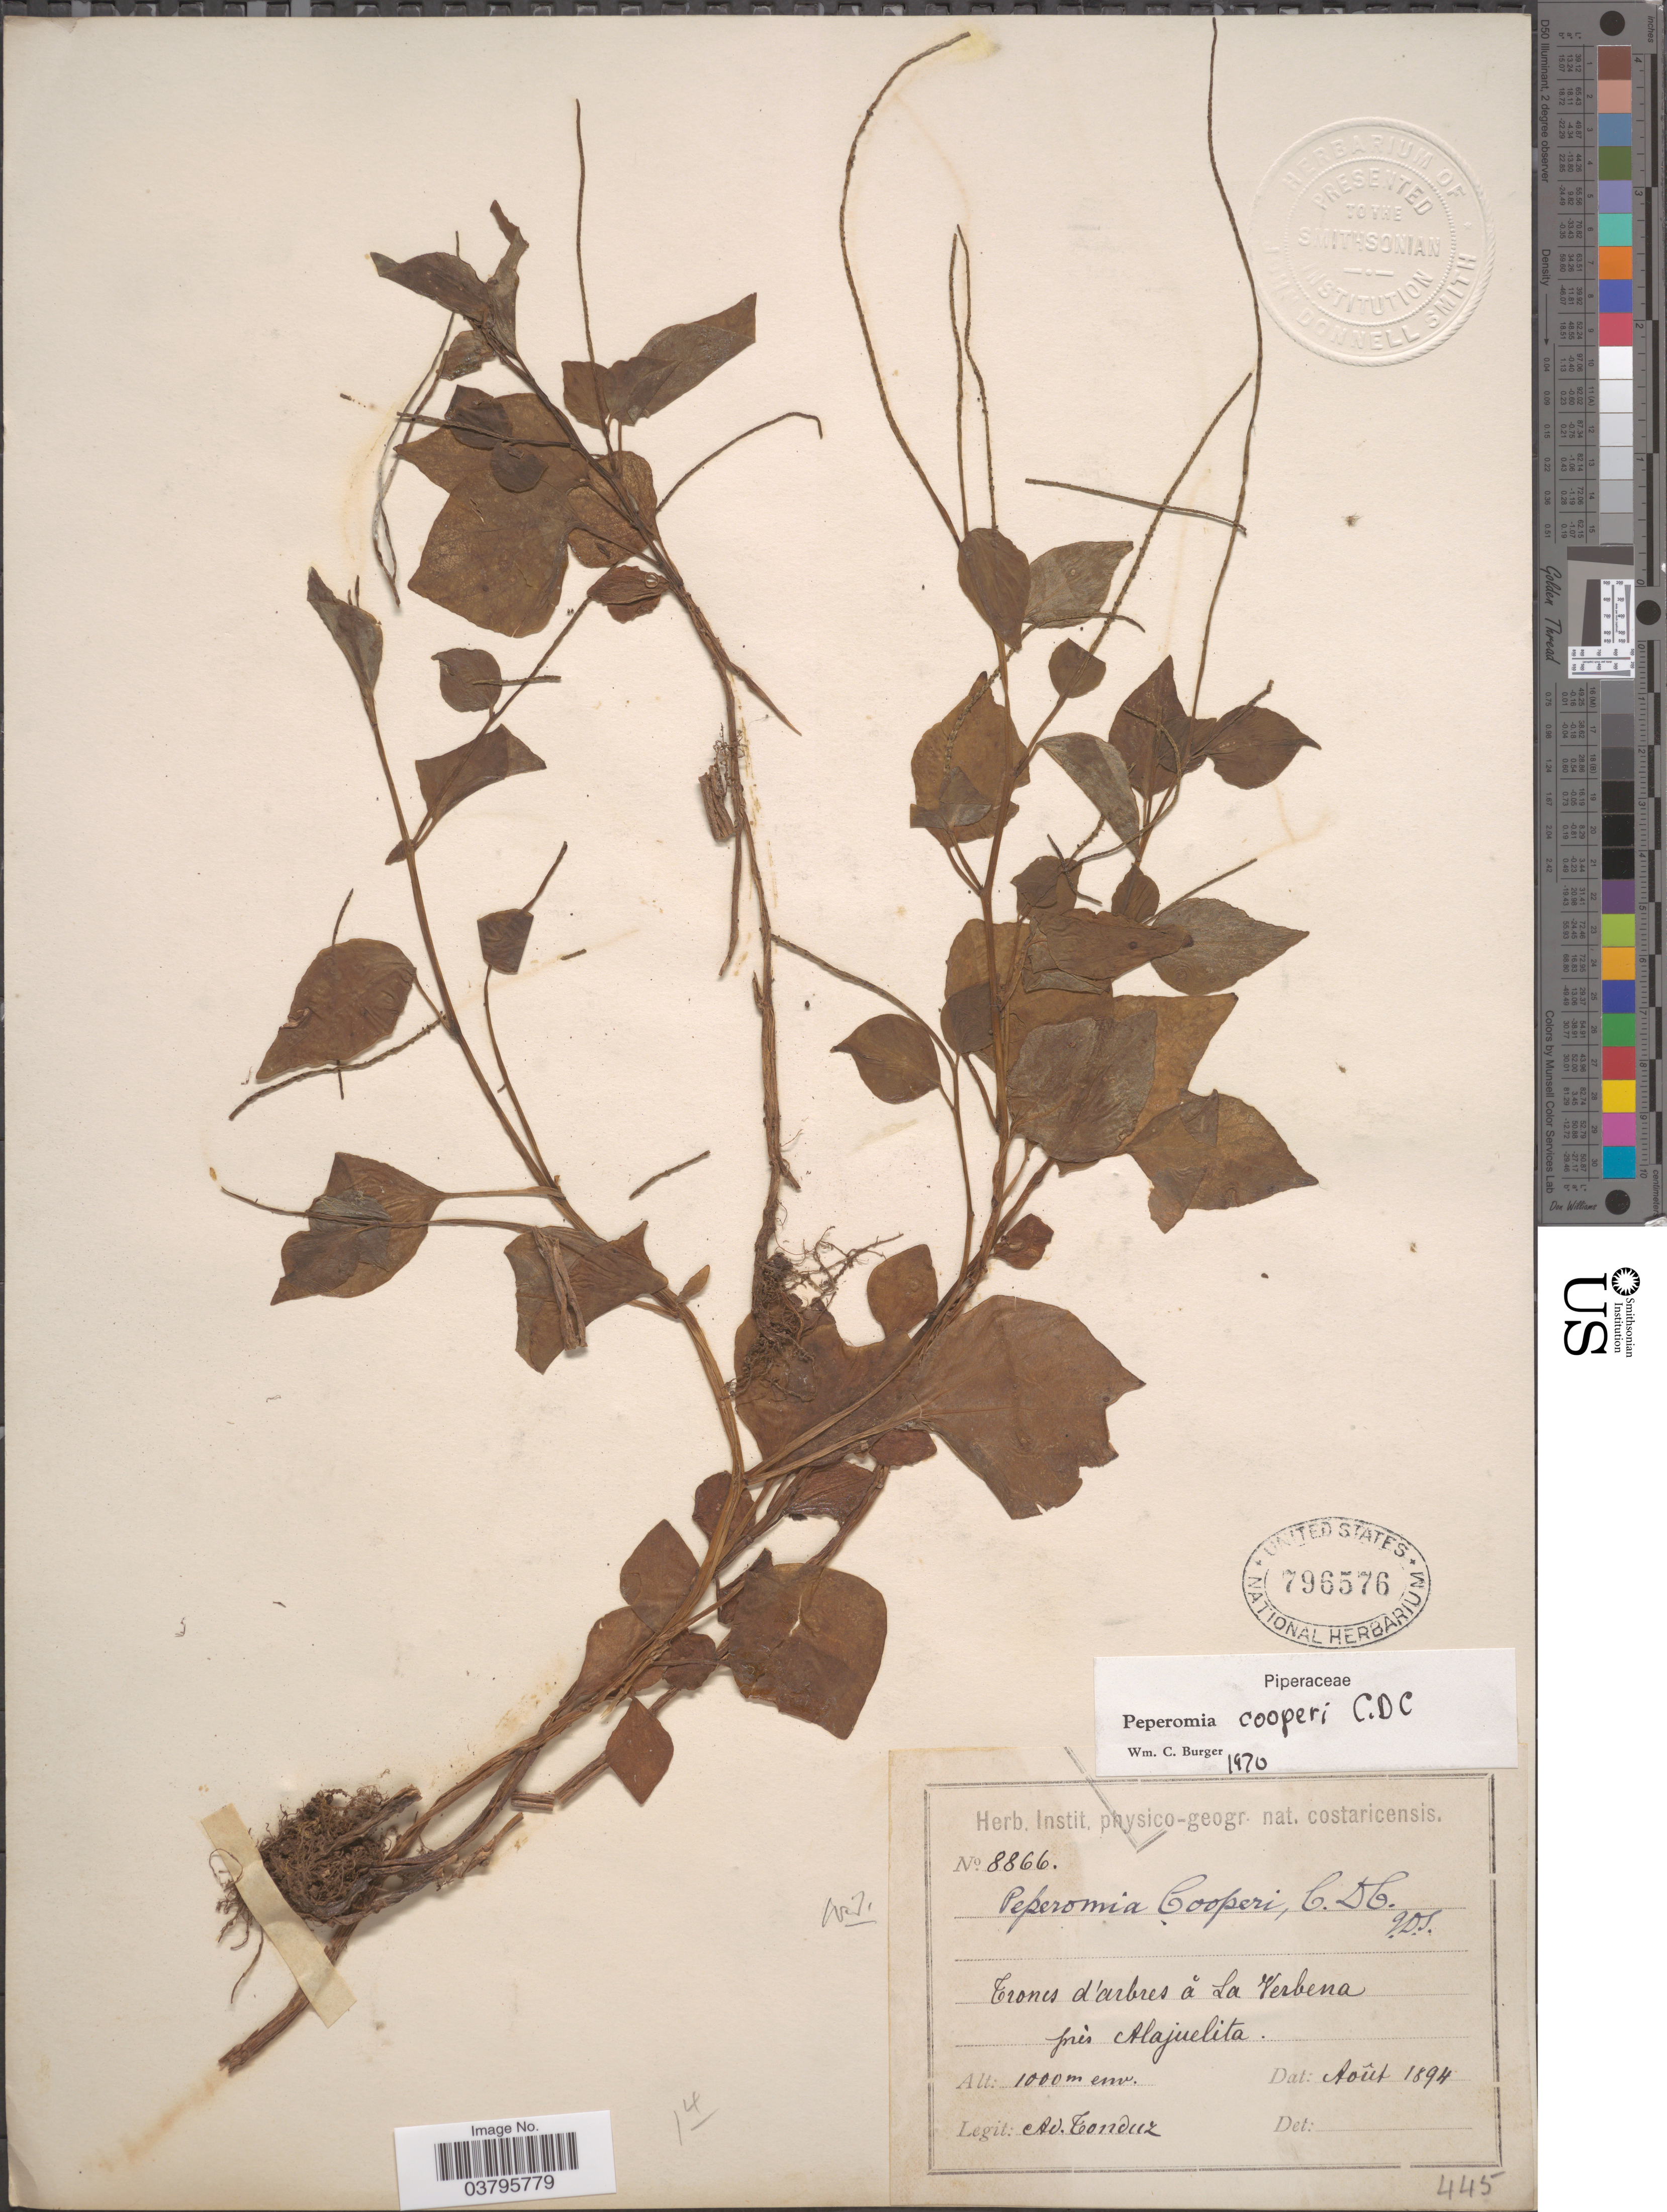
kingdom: Plantae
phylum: Tracheophyta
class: Magnoliopsida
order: Piperales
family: Piperaceae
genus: Peperomia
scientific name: Peperomia sancarlosiana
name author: C. DC.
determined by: Jiménez, José Estaban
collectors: A. Tonduz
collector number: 8866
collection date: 1894-08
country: Costa Rica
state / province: Alajuela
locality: Trones d'arbres a La Verbena près Alajuelita.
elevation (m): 1000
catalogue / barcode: US 796576